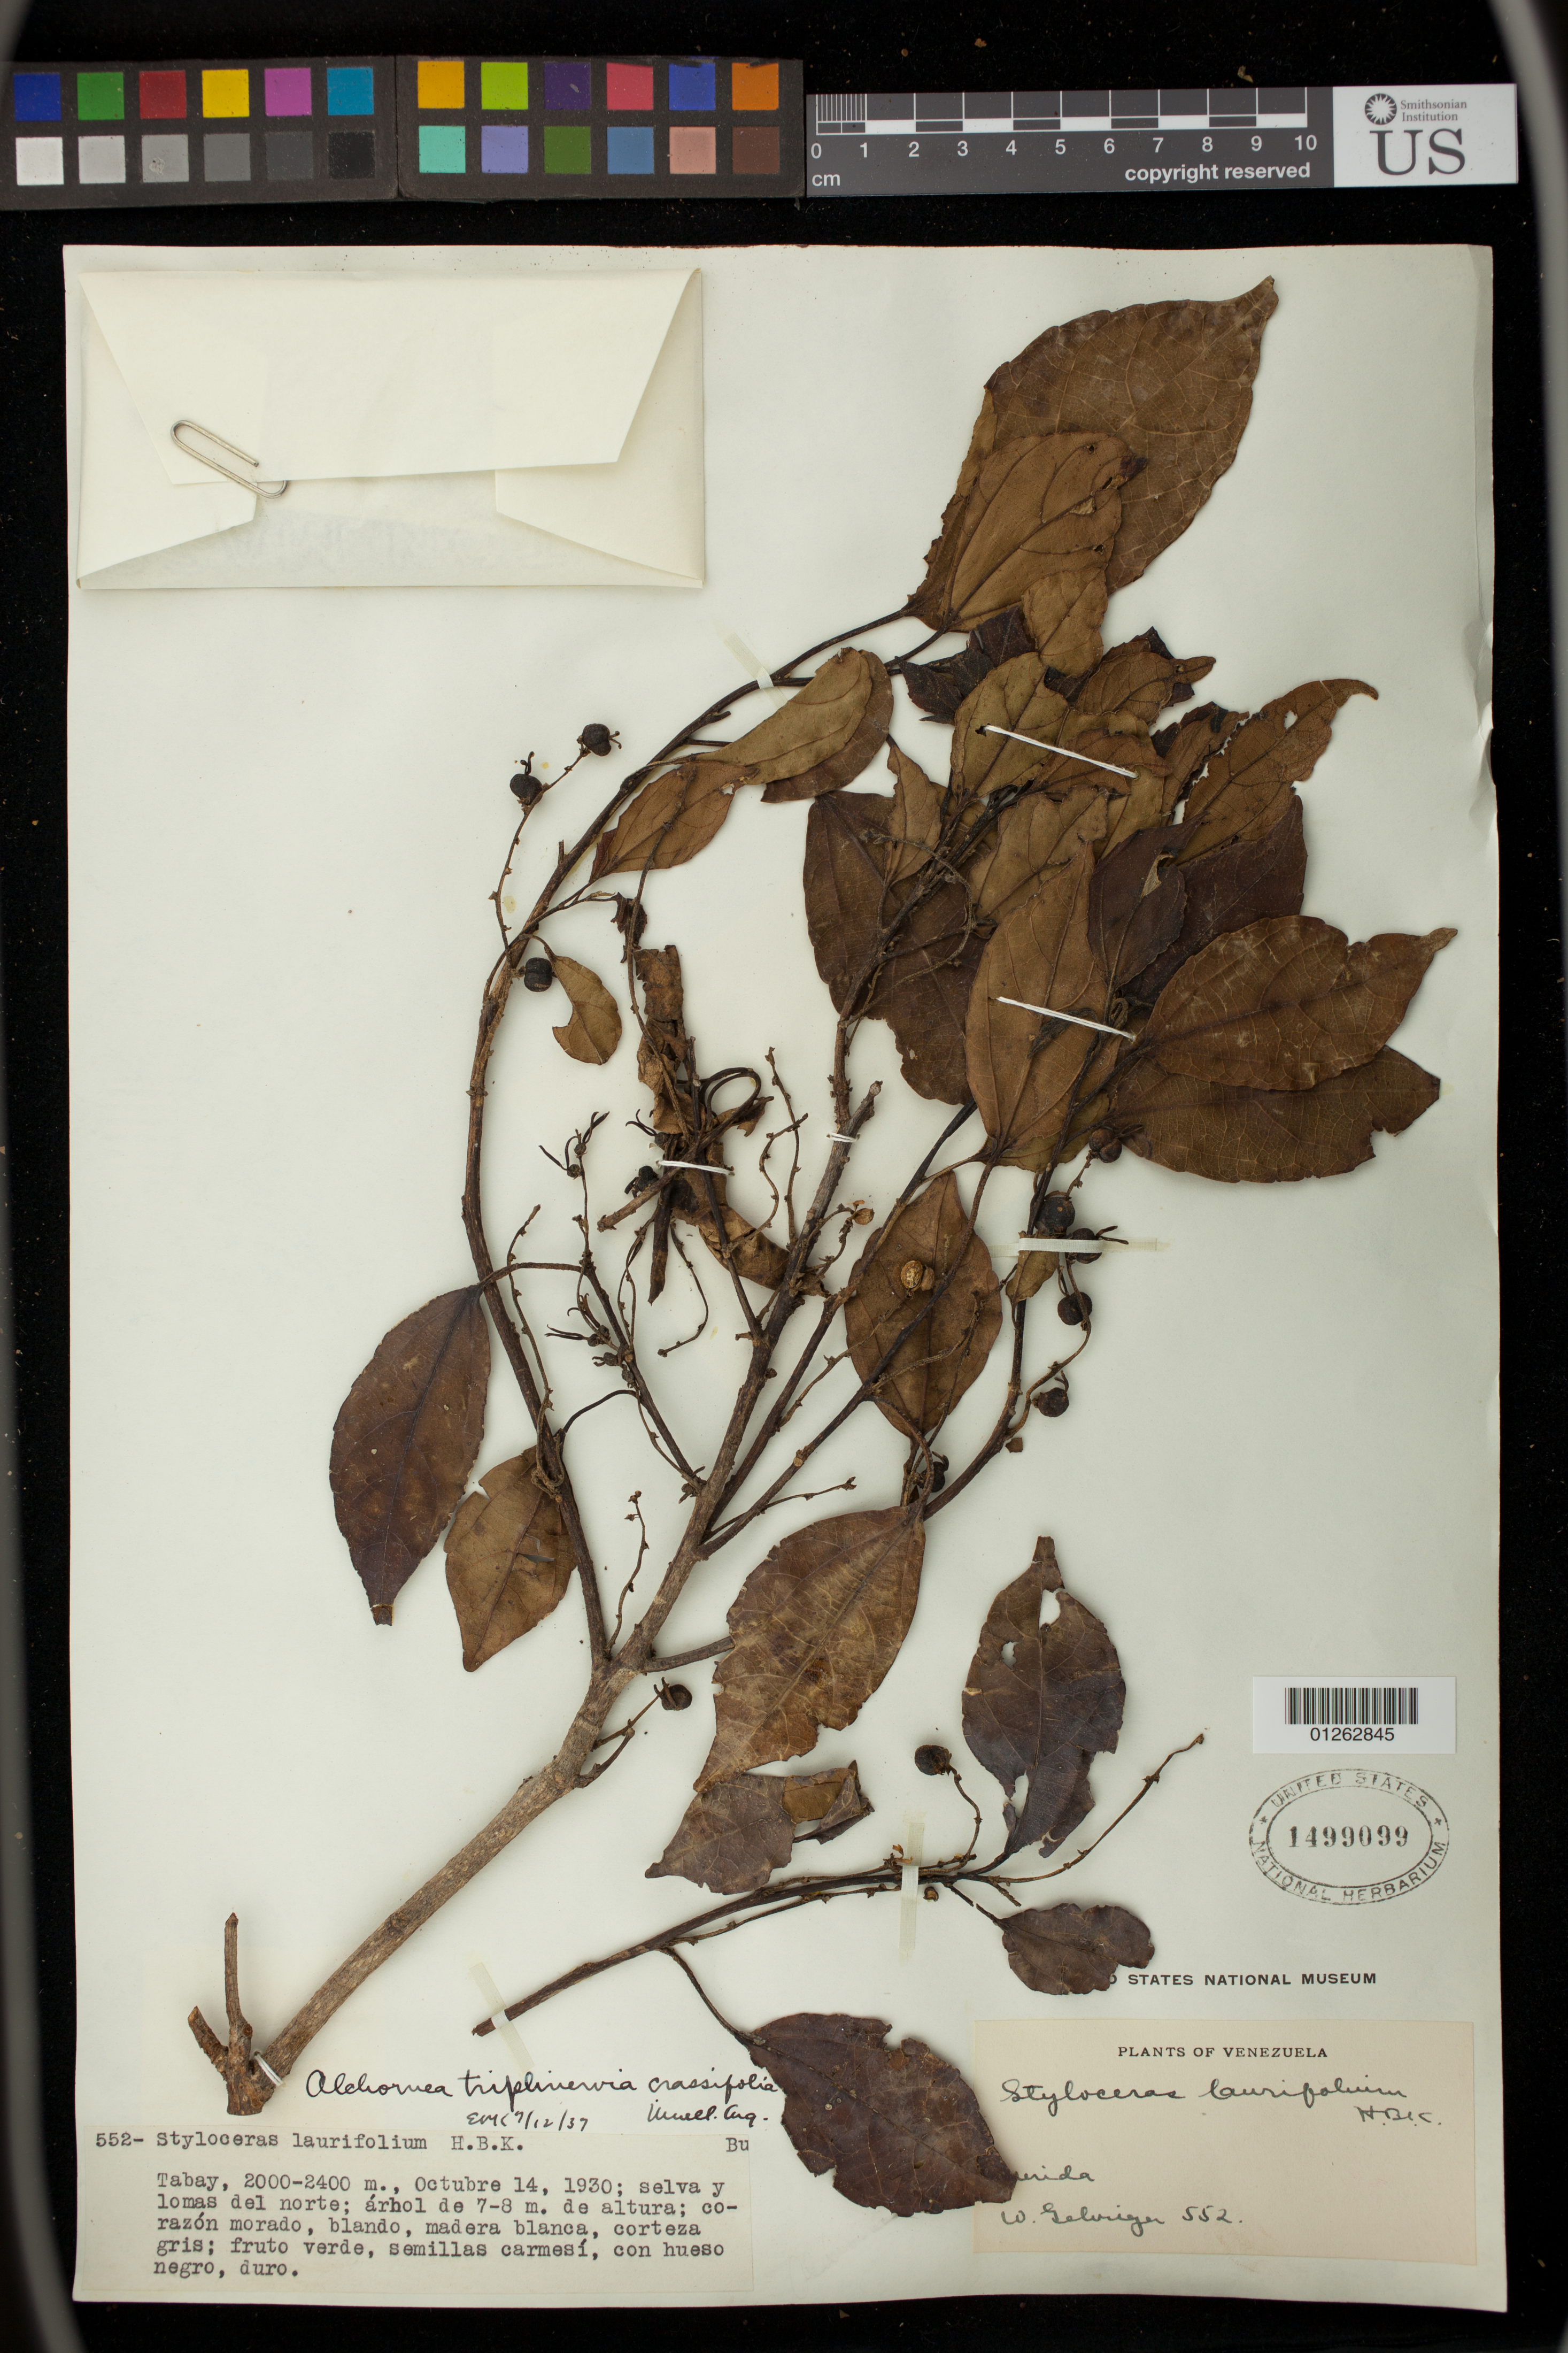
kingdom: Plantae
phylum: Tracheophyta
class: Magnoliopsida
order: Malpighiales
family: Euphorbiaceae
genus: Alchornea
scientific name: Alchornea triplinervia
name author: (Spreng.) Müll. Arg.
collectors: W. Gehriger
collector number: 552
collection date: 1930-10-14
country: Venezuela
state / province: Mérida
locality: Tabay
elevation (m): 2000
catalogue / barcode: US 1499099